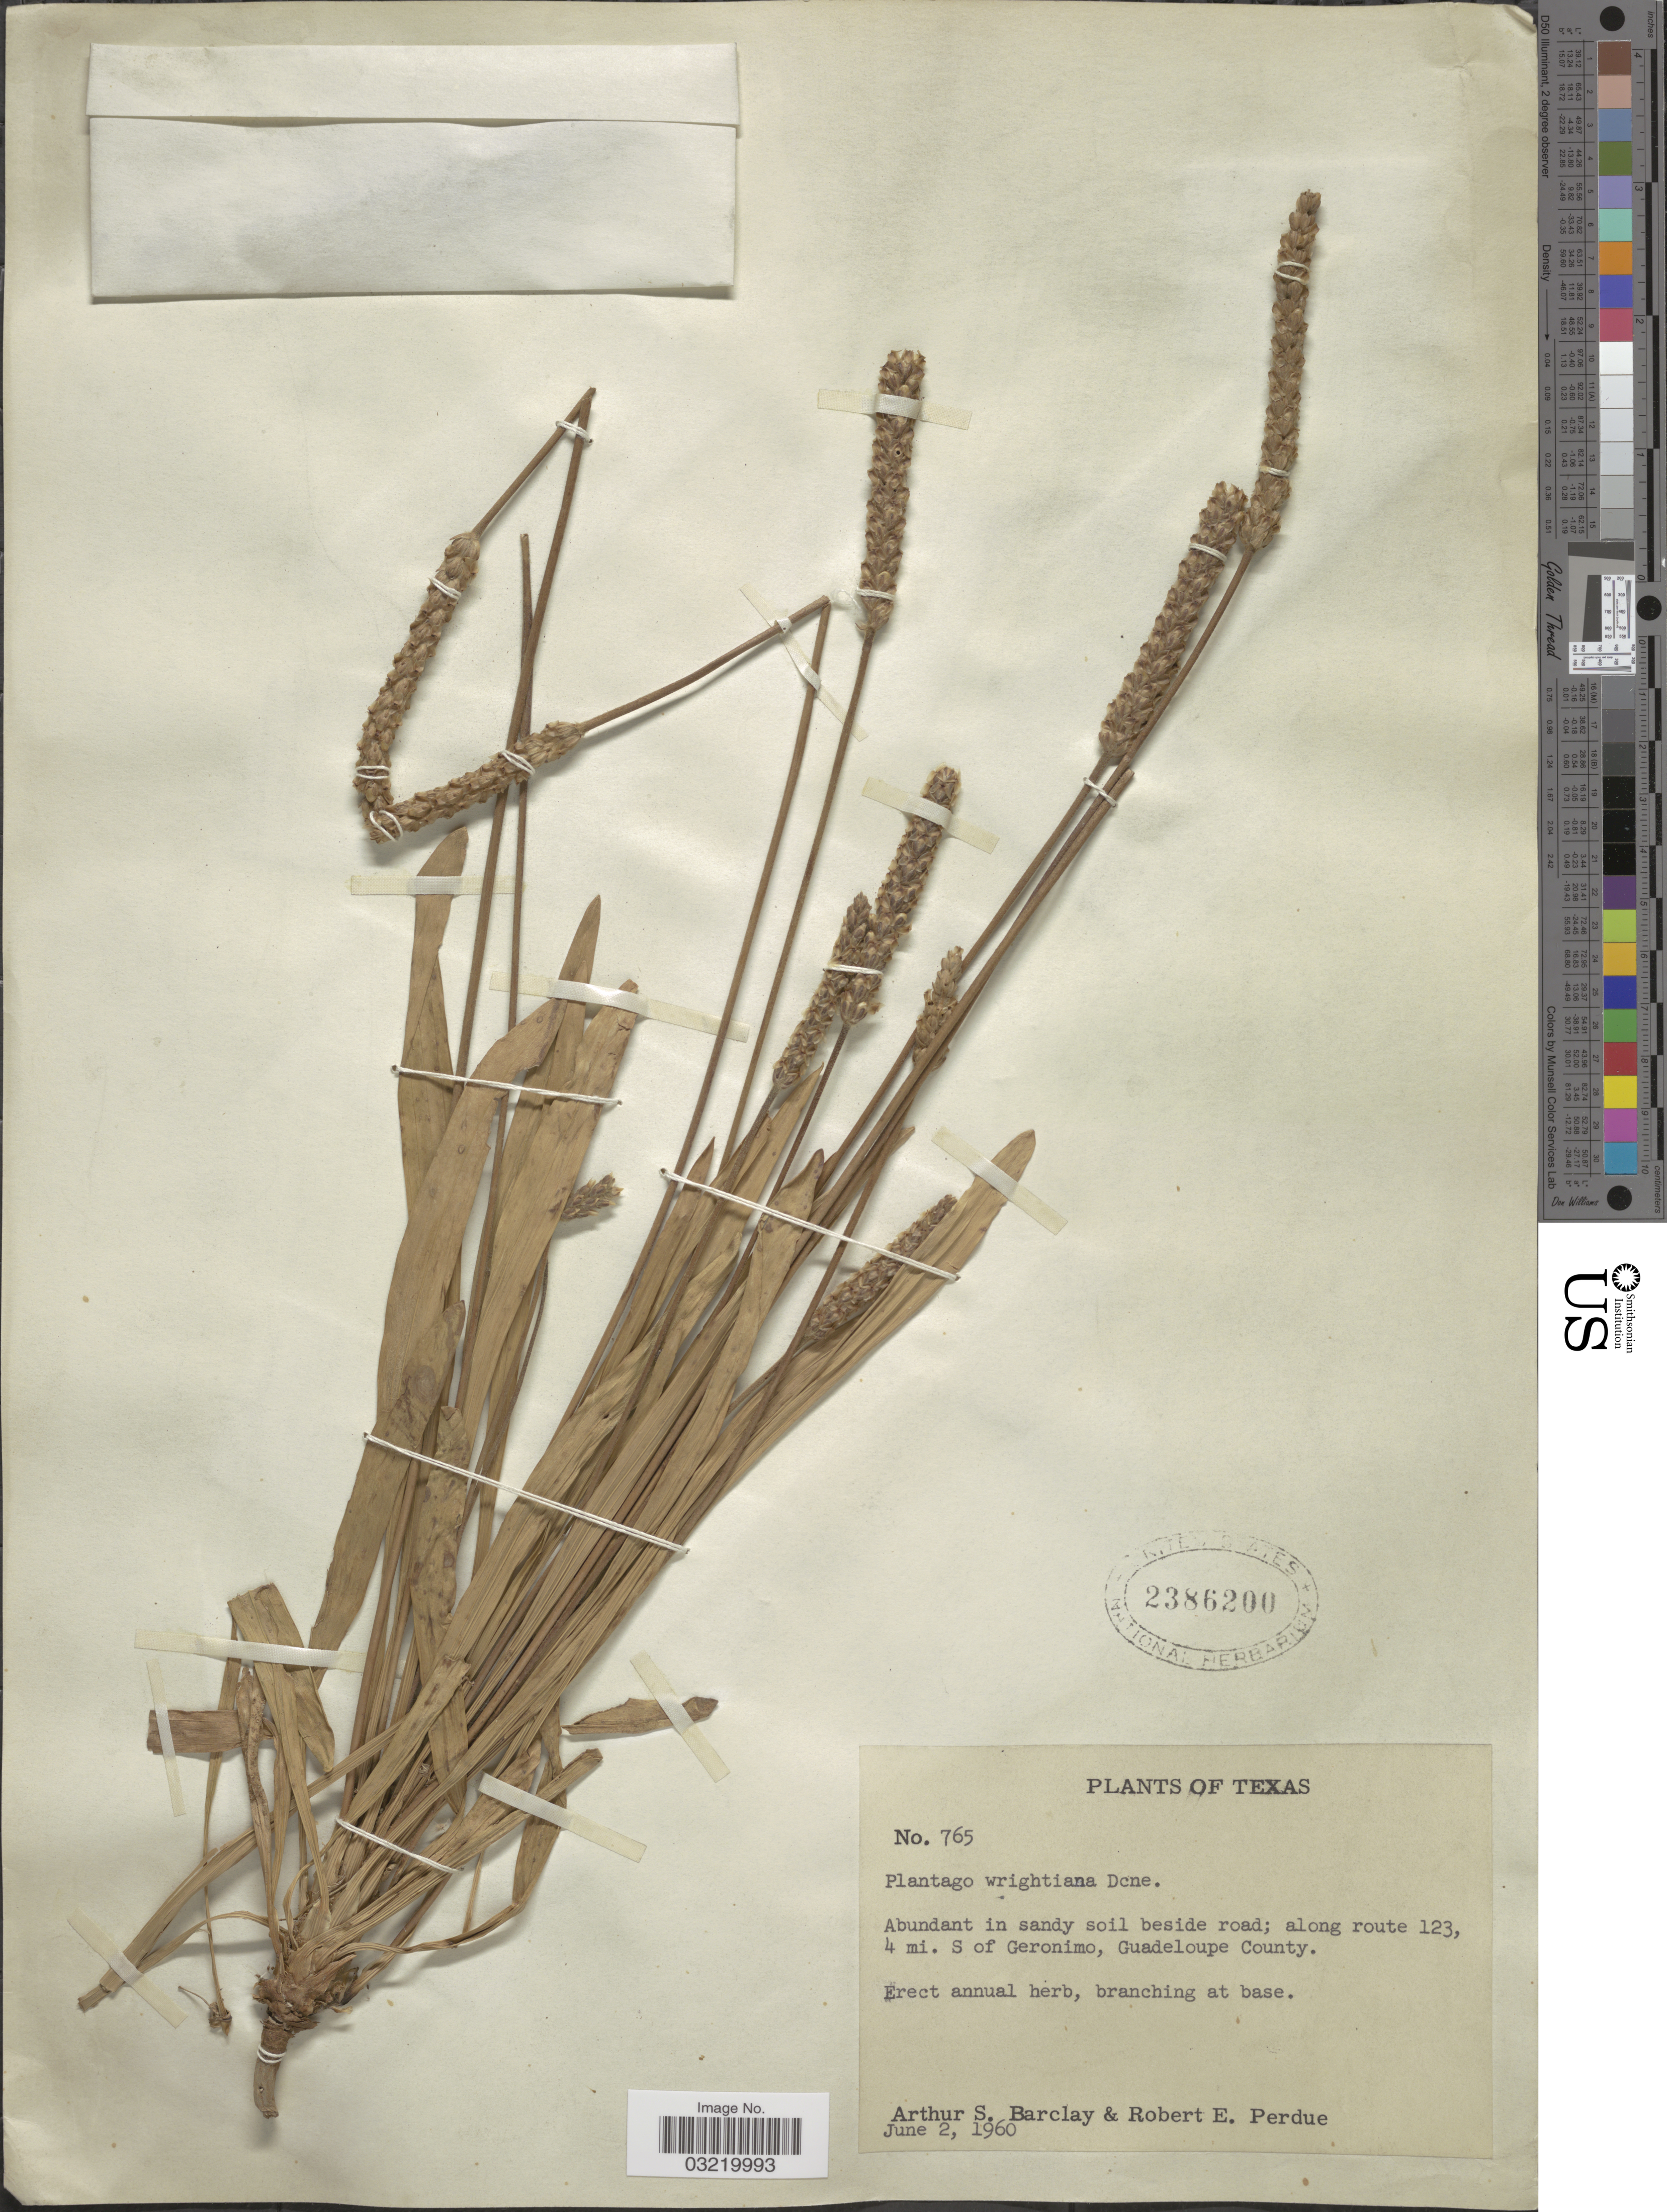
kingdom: Plantae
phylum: Tracheophyta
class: Magnoliopsida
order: Lamiales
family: Plantaginaceae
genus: Plantago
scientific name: Plantago wrightiana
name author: Decne. ex A. DC.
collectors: A. S. Barclay & R. E. Perdue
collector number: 765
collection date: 1960-06-02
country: United States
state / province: Texas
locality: Along route 123, 4 mi. S of Geronimo, Guadeloupe County.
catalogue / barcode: US 2386200